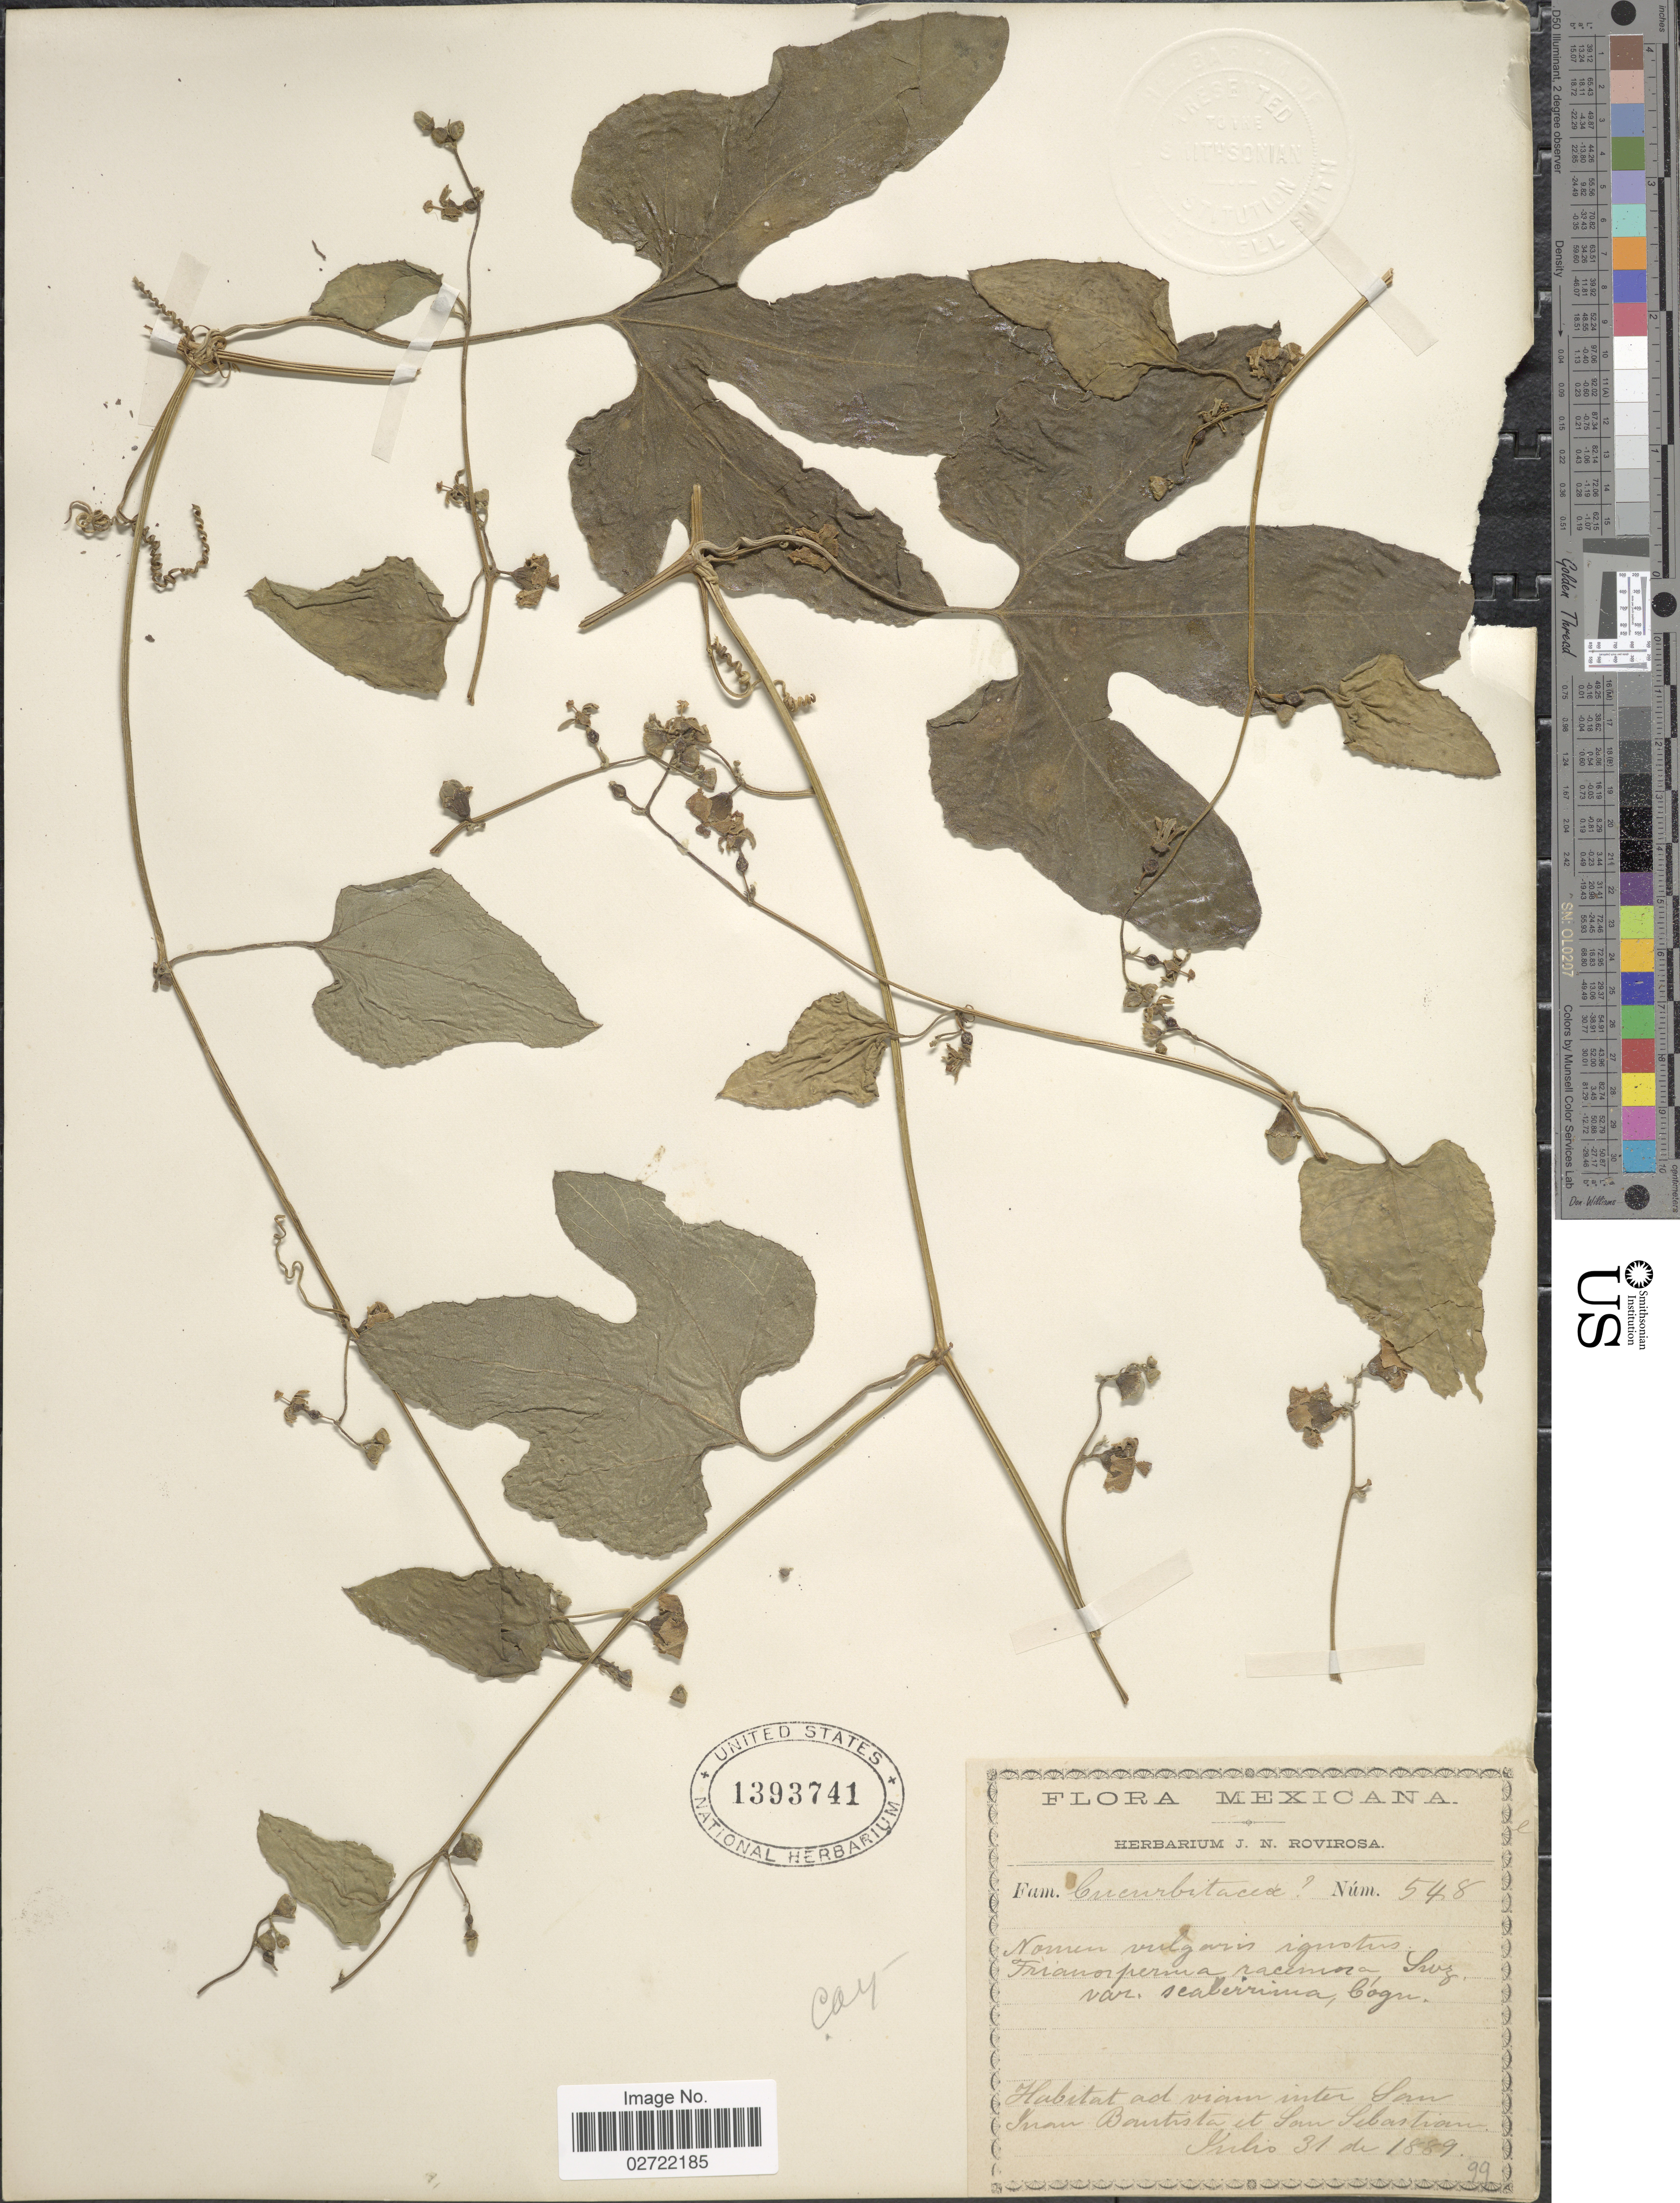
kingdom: Plantae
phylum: Tracheophyta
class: Magnoliopsida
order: Cucurbitales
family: Cucurbitaceae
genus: Cayaponia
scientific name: Cayaponia racemosa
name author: (Mill.) Cogn.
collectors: ex herb. J. N. Rovirosa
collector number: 548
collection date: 1889-07-31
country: Mexico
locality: Ad viam inter San Juan Bautista et San Sebastian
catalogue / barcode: US 1393741